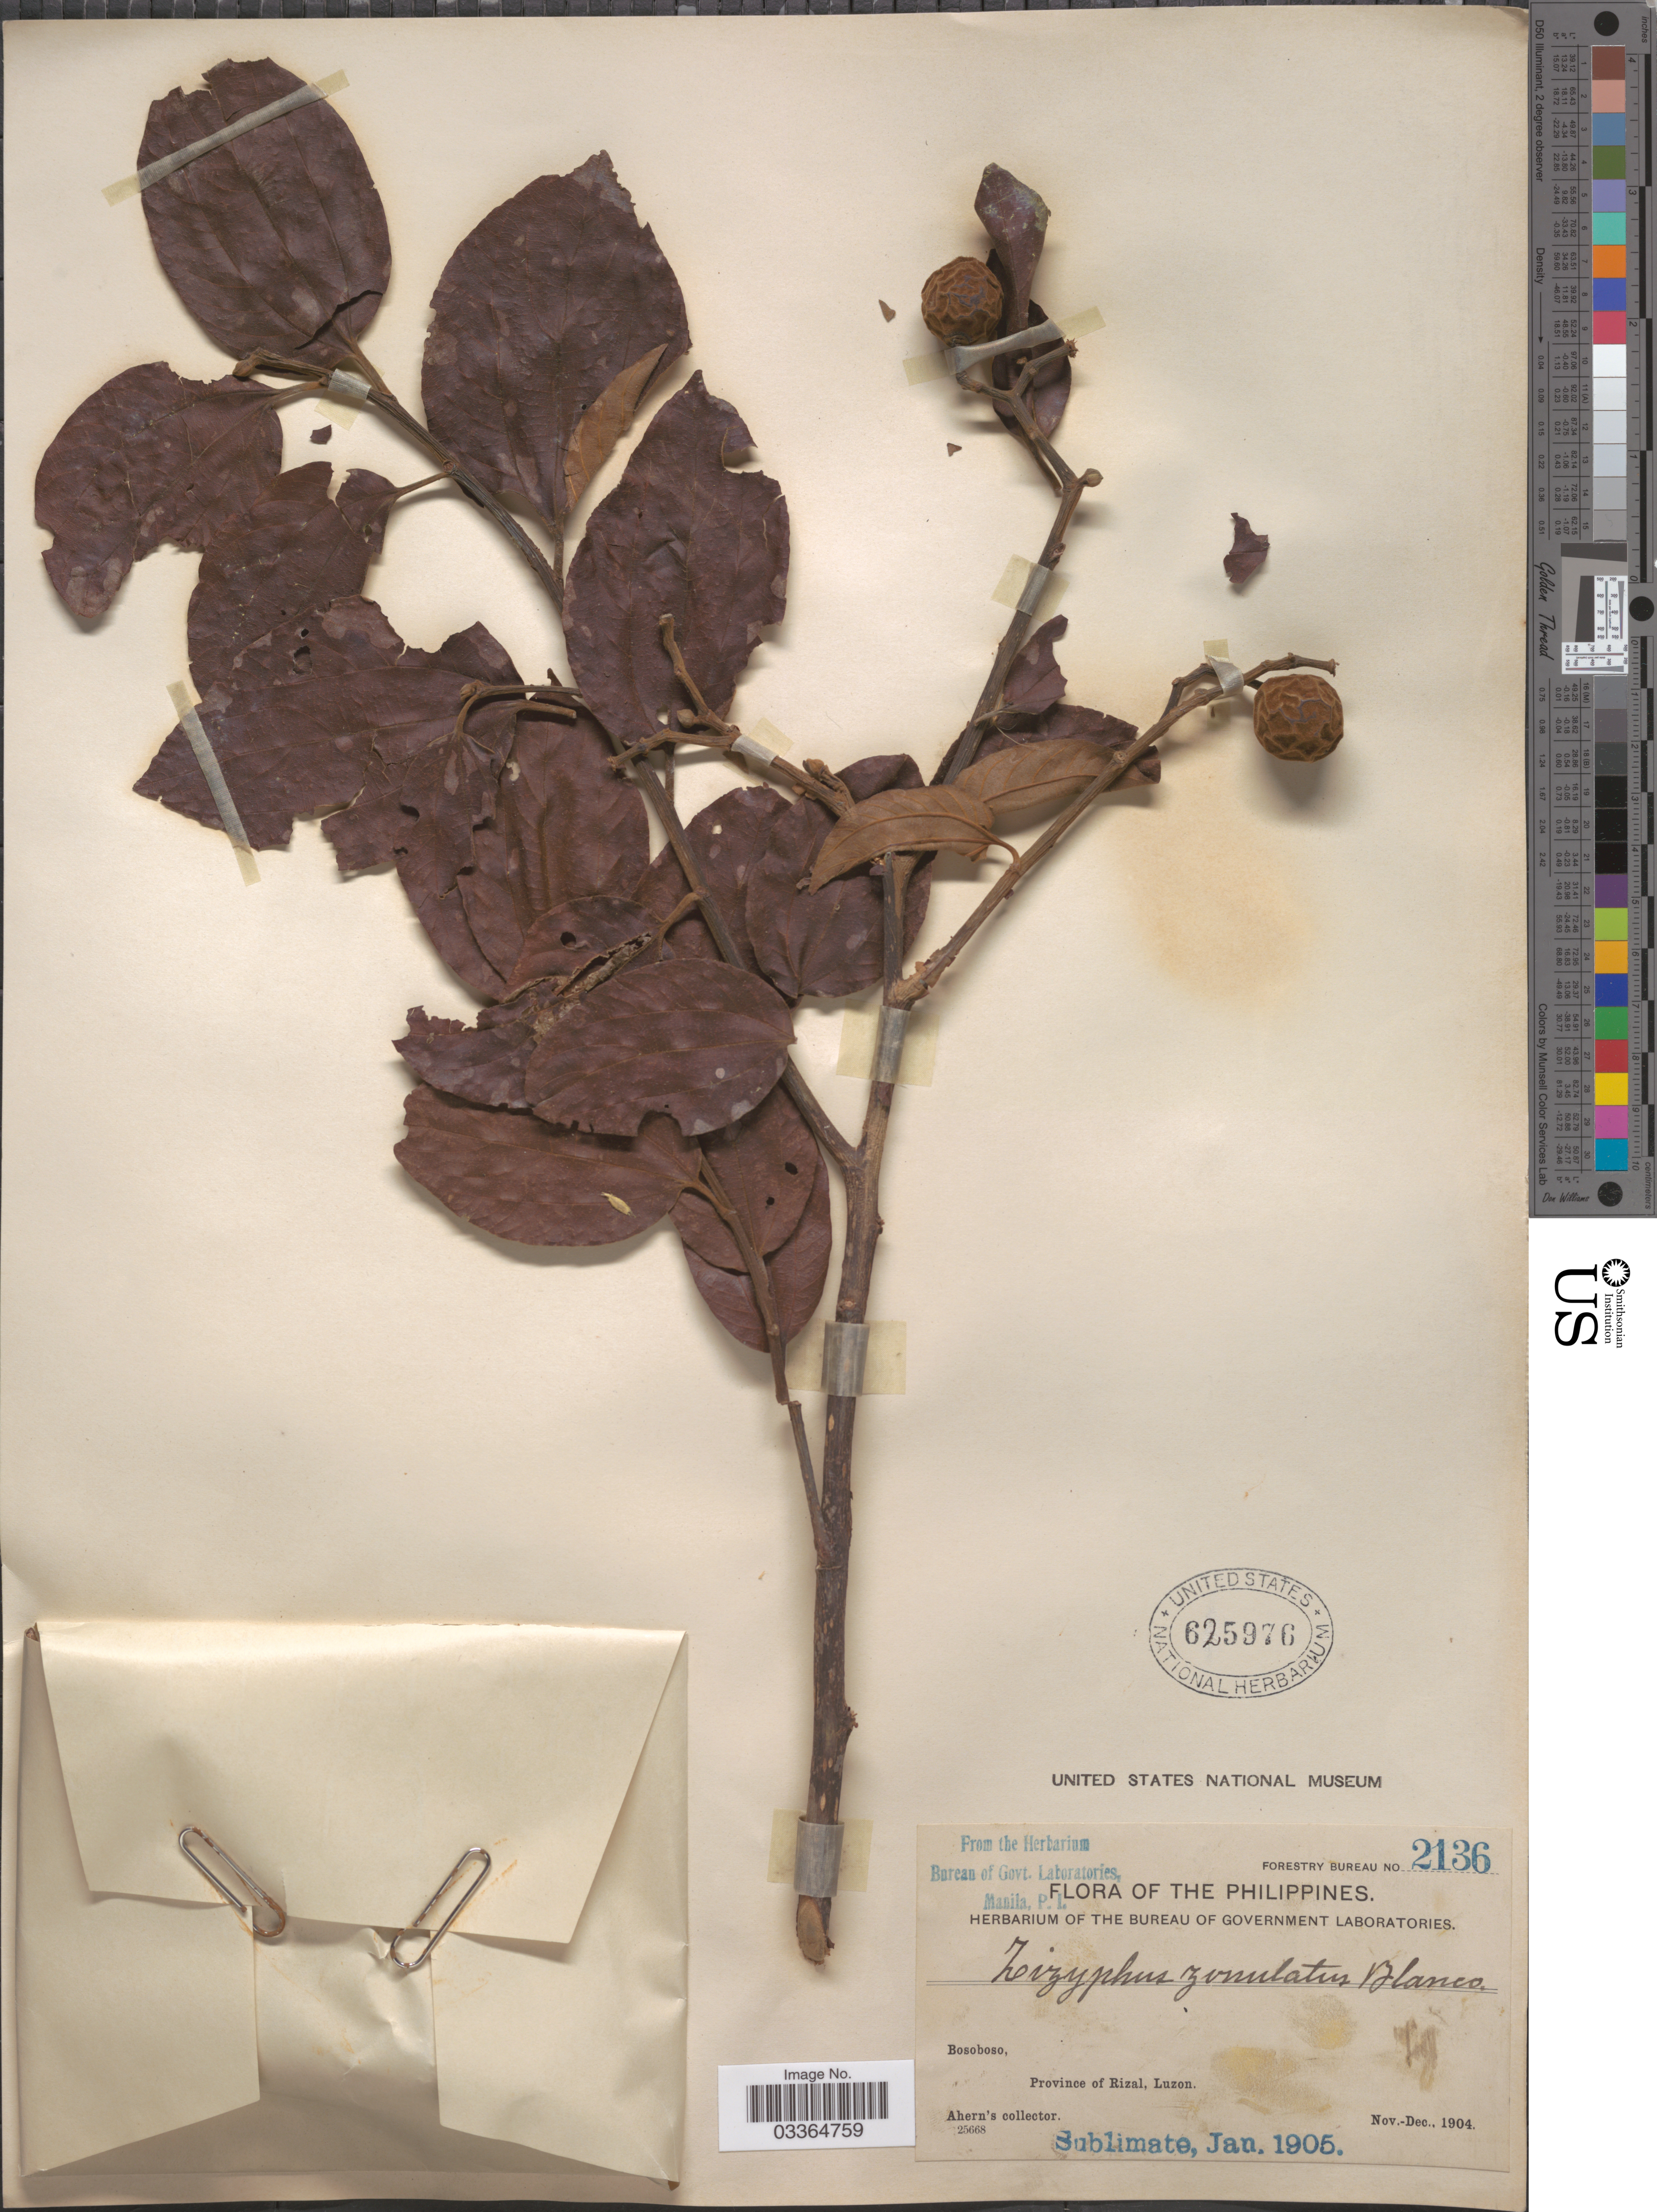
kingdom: Plantae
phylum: Tracheophyta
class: Magnoliopsida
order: Rosales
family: Rhamnaceae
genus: Ziziphus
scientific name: Ziziphus talanai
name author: (Blanco) Merr.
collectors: Ahern's collector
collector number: Forestry Bureau 2136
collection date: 1904-11/1904-12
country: Philippines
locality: Bosoboso, Province of Rizal, Luzon.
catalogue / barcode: US 625976